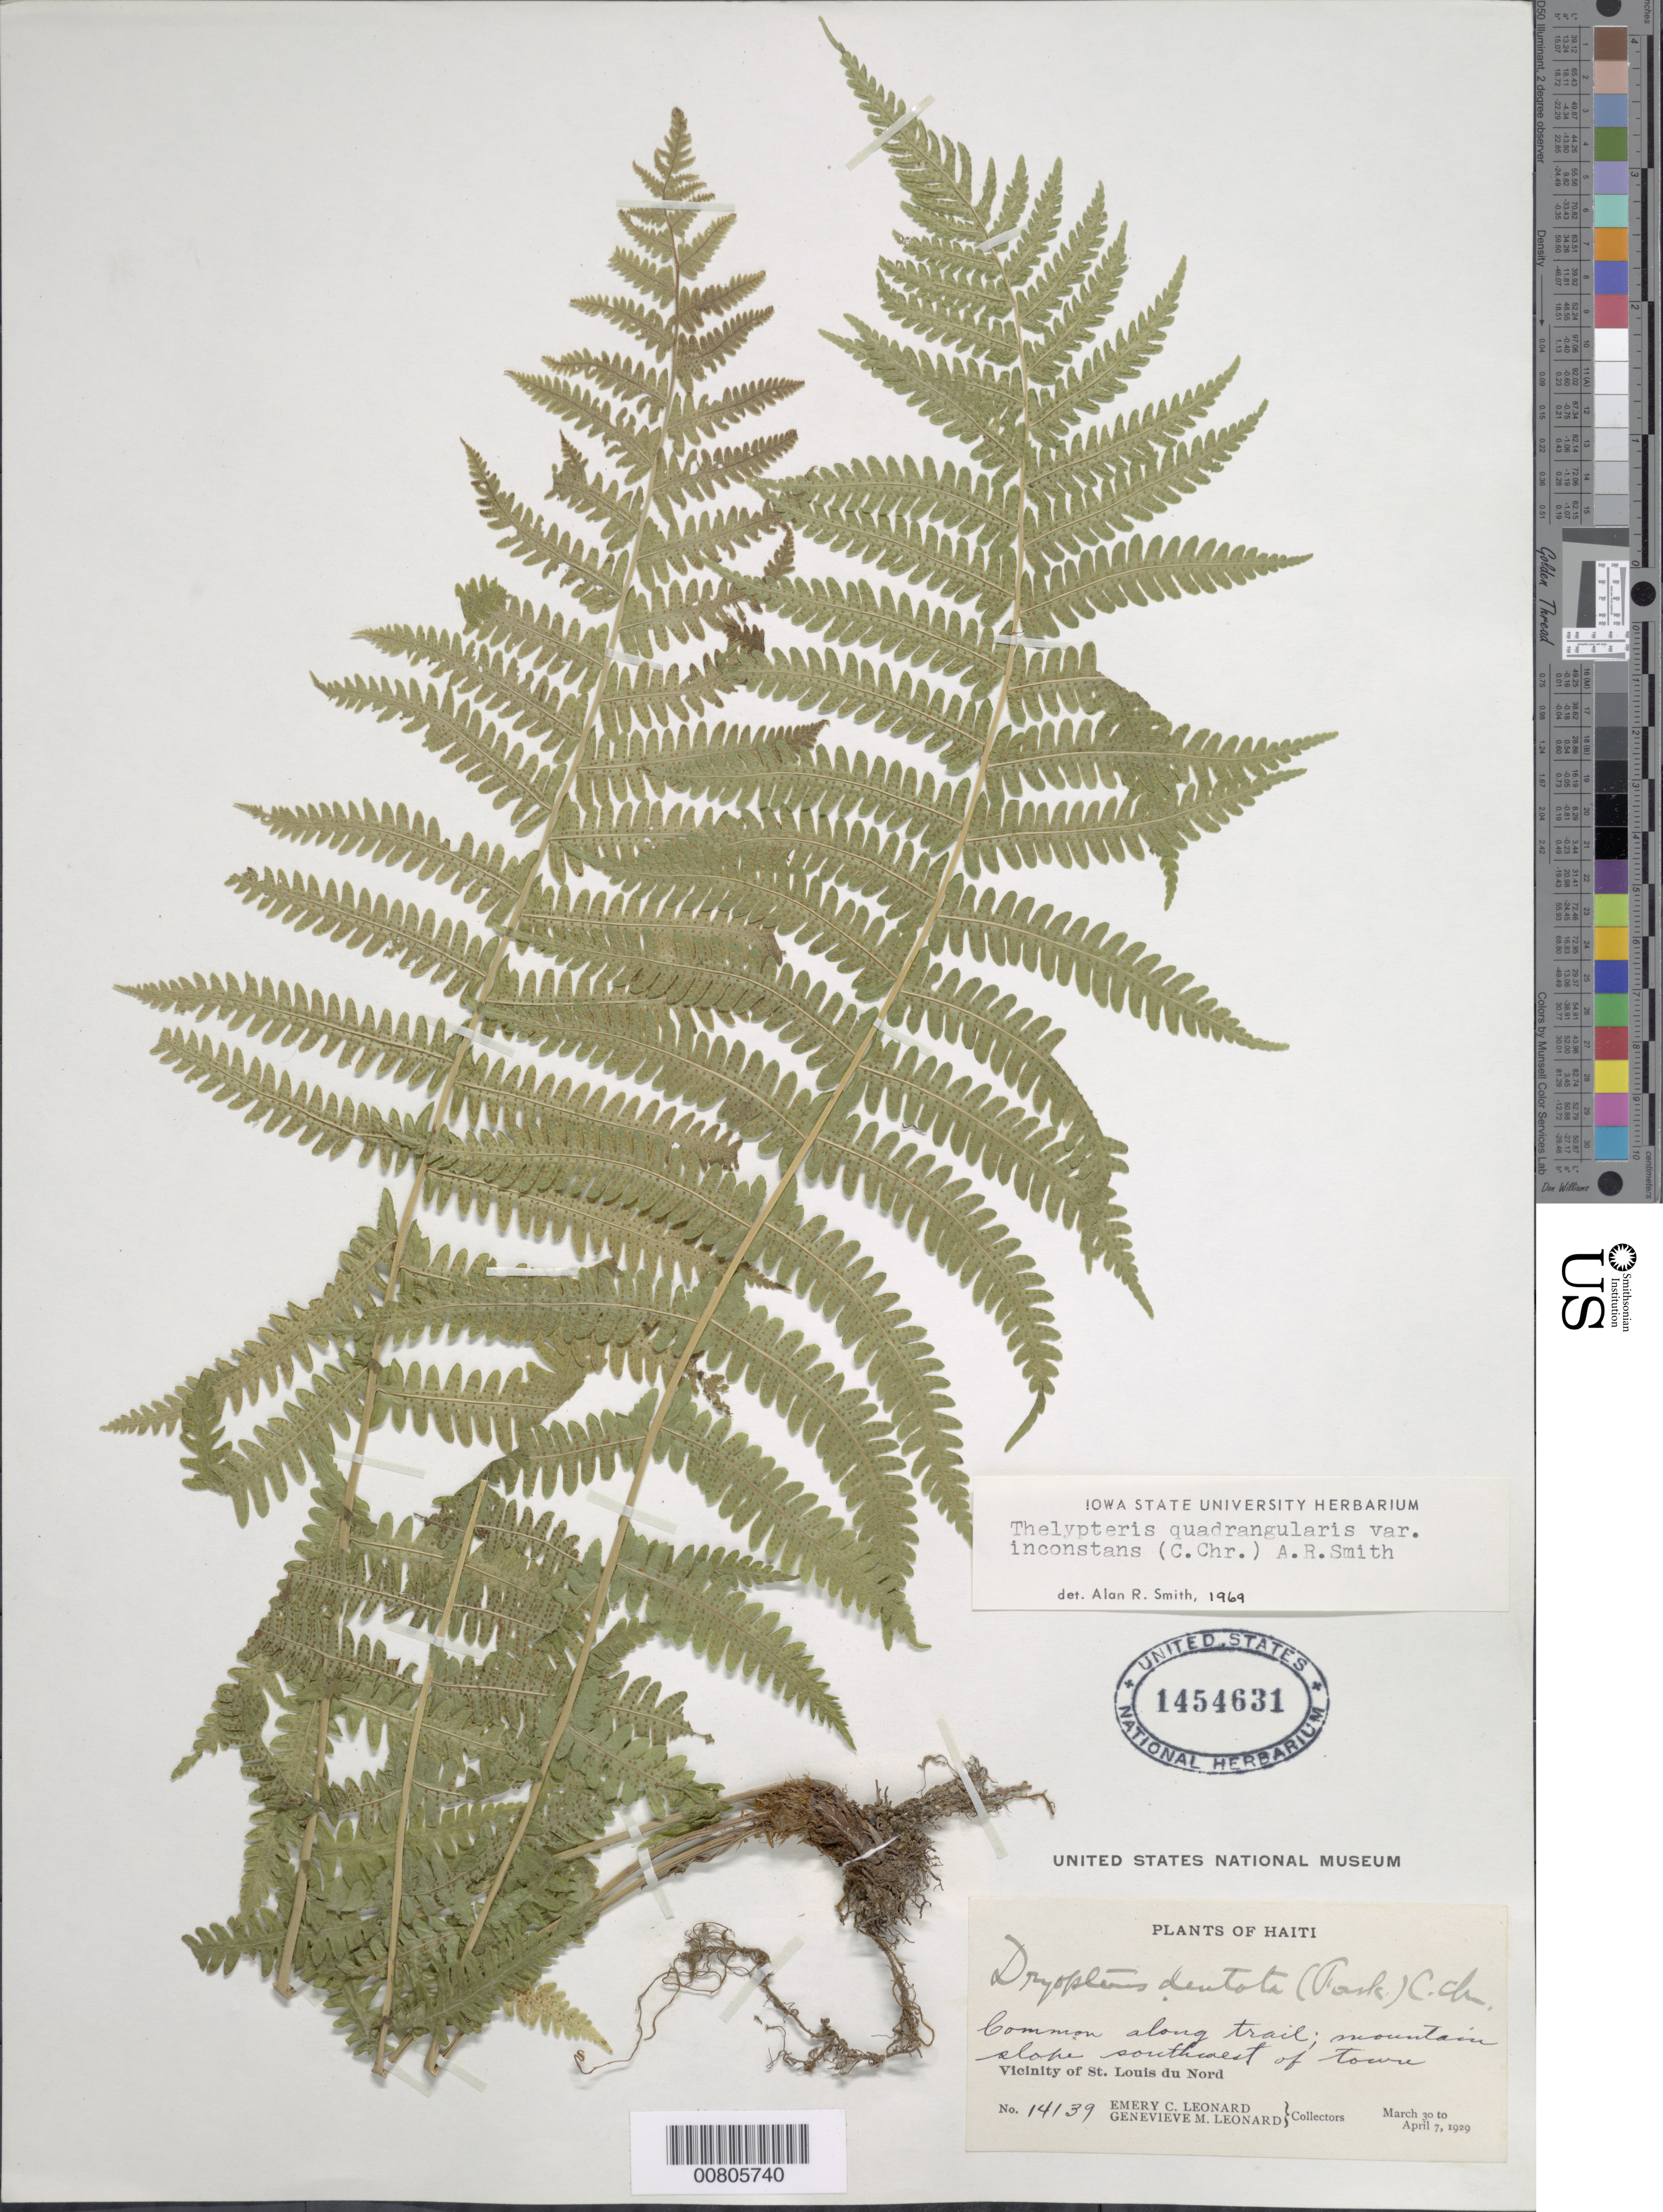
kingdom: Plantae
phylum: Tracheophyta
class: Polypodiopsida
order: Polypodiales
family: Thelypteridaceae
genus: Christella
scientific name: Christella hispidula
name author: (Decne.) Holttum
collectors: E. C. Leonard & G. M. Leonard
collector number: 14139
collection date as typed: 30 Mar 1929 to 07 Apr 1929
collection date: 1929-03-30/1929-04-07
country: Haiti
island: Hispaniola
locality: St. Louis du Nord, SW of town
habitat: Along trail, mountain slope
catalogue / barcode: US 1454631